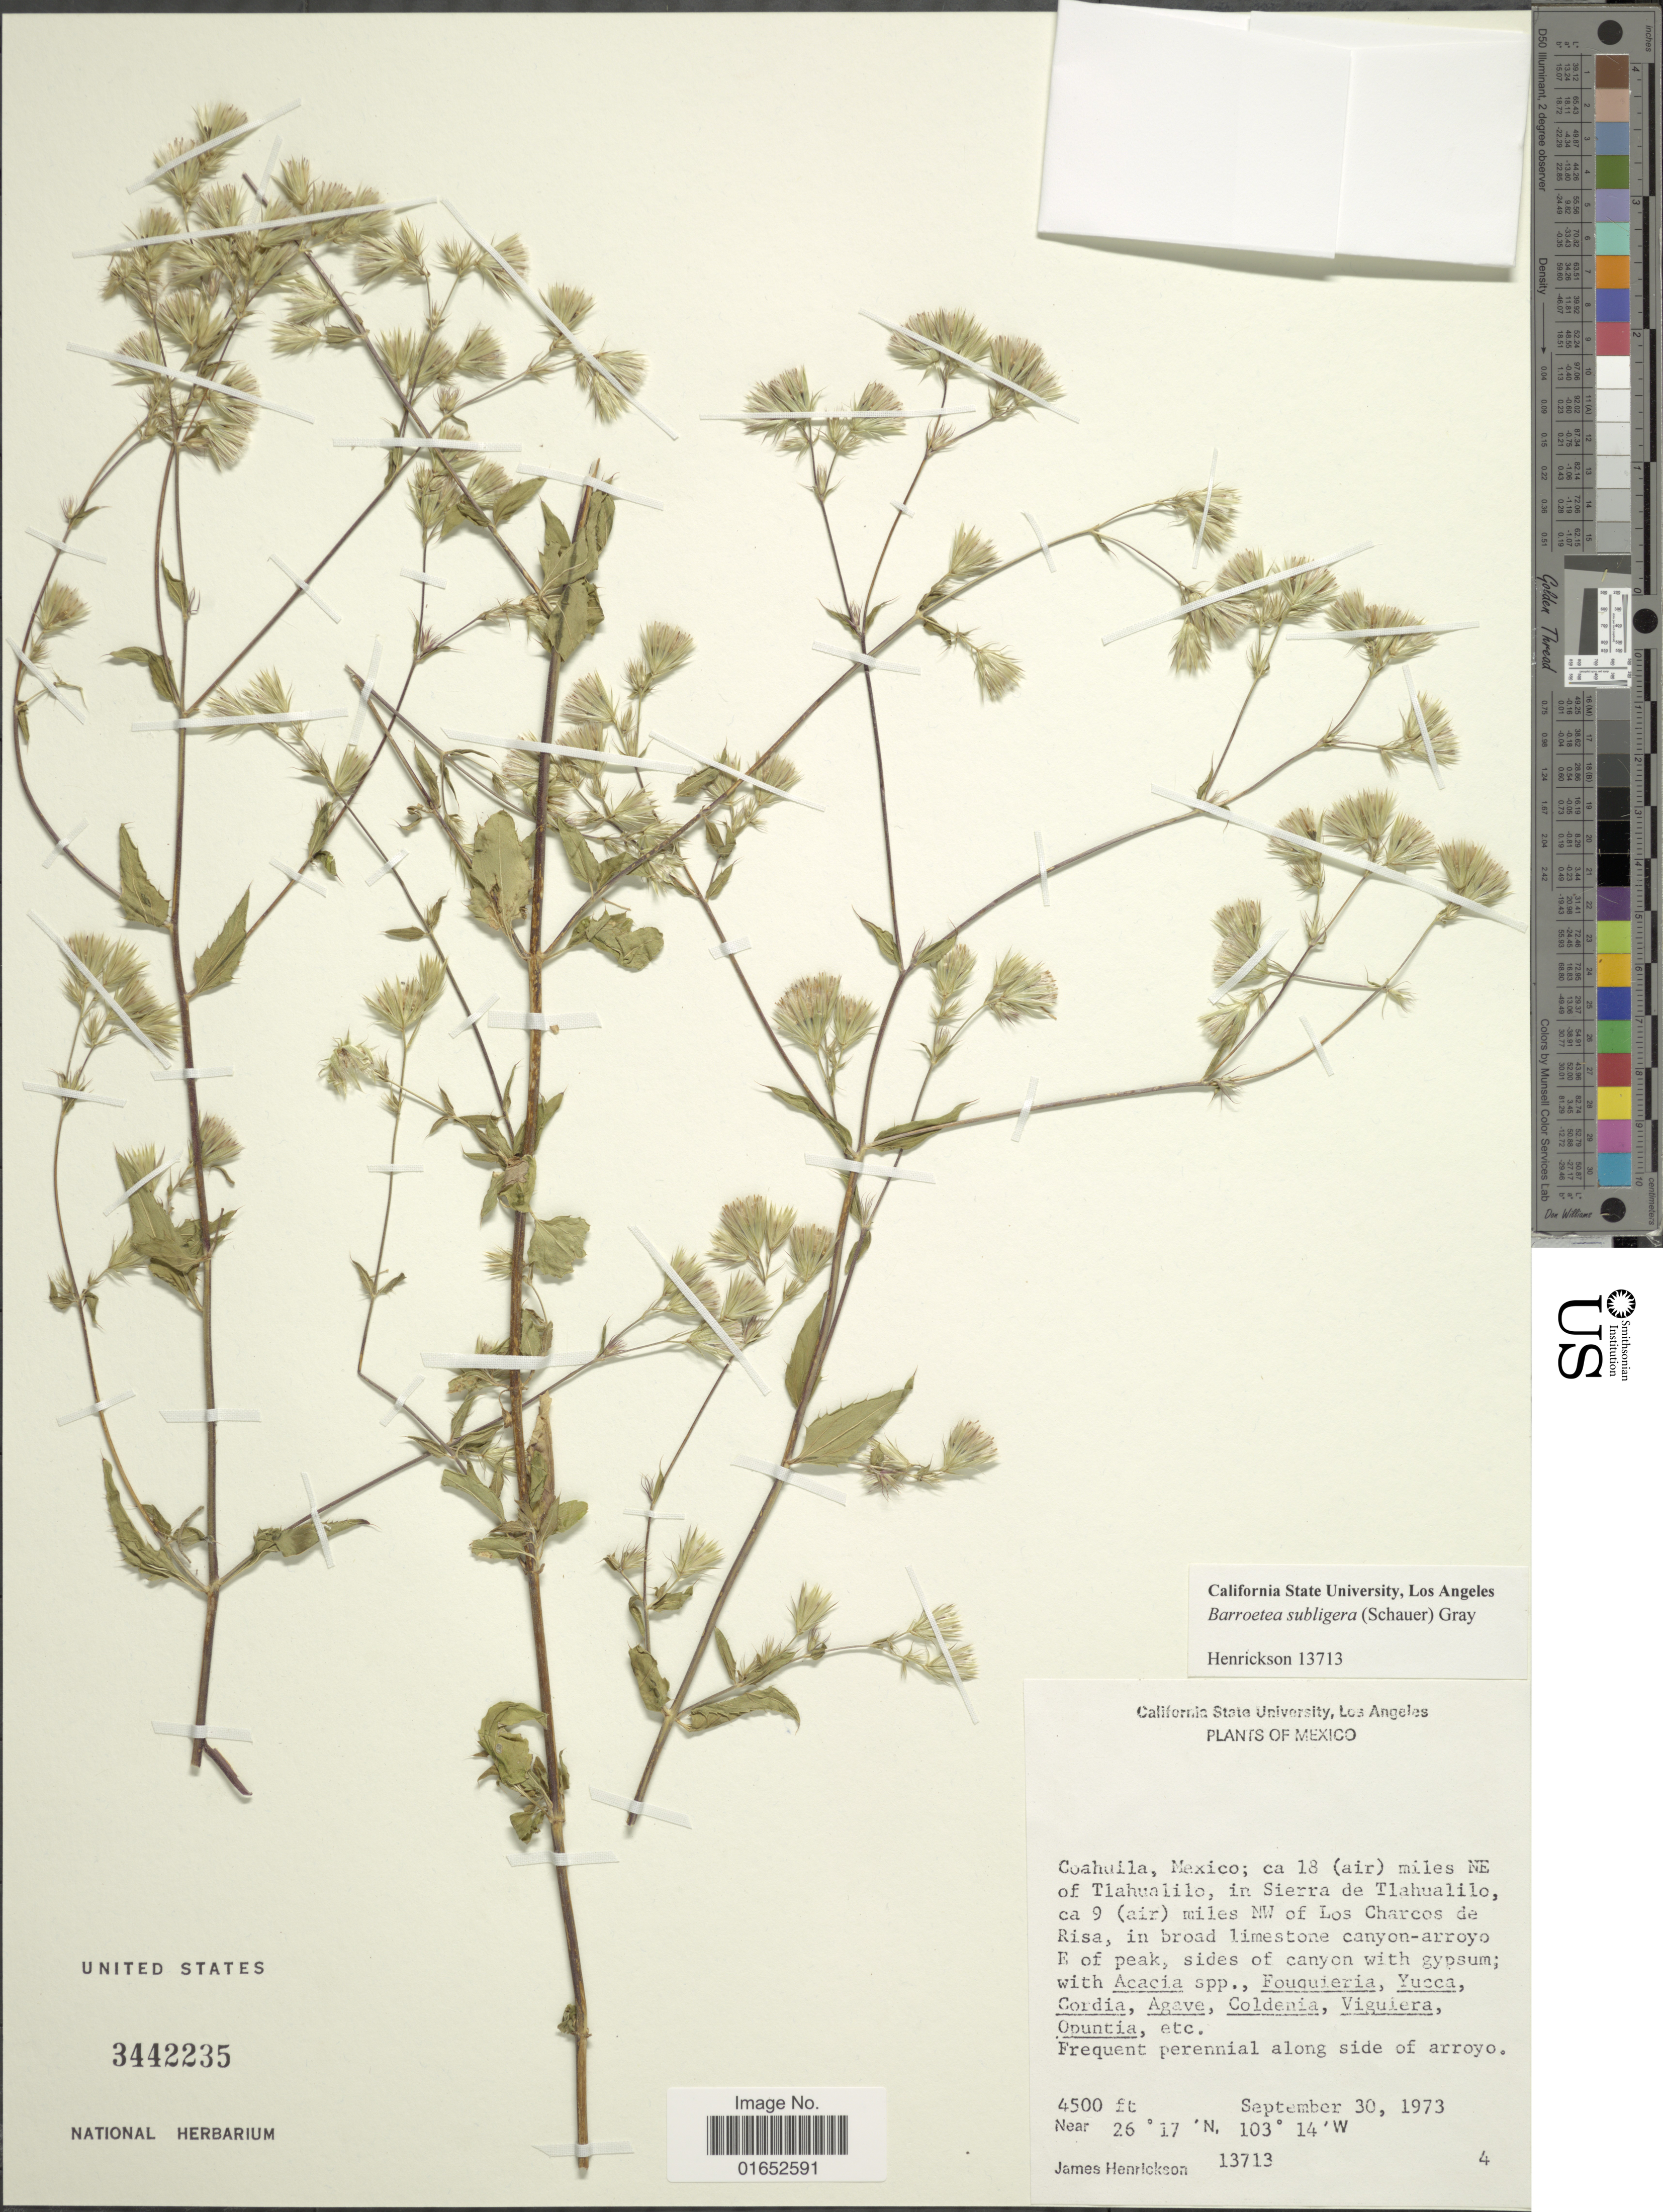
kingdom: Plantae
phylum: Tracheophyta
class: Magnoliopsida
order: Asterales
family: Asteraceae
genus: Barroetea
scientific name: Barroetea subuligera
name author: (S. Schauer) A. Gray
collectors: J. Henrickson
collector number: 13713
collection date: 1973-09-30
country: Mexico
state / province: Coahuila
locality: Ca. 18 (air) miles NE of Tlahualilo, in Sierra de Tlahualilo, ca 9 (air) miles NW of Los Charcos de Risa, in brood limestoone canyon-arroyo E of peak, sides of canyon with gypsum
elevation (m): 1372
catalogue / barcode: US 3442235